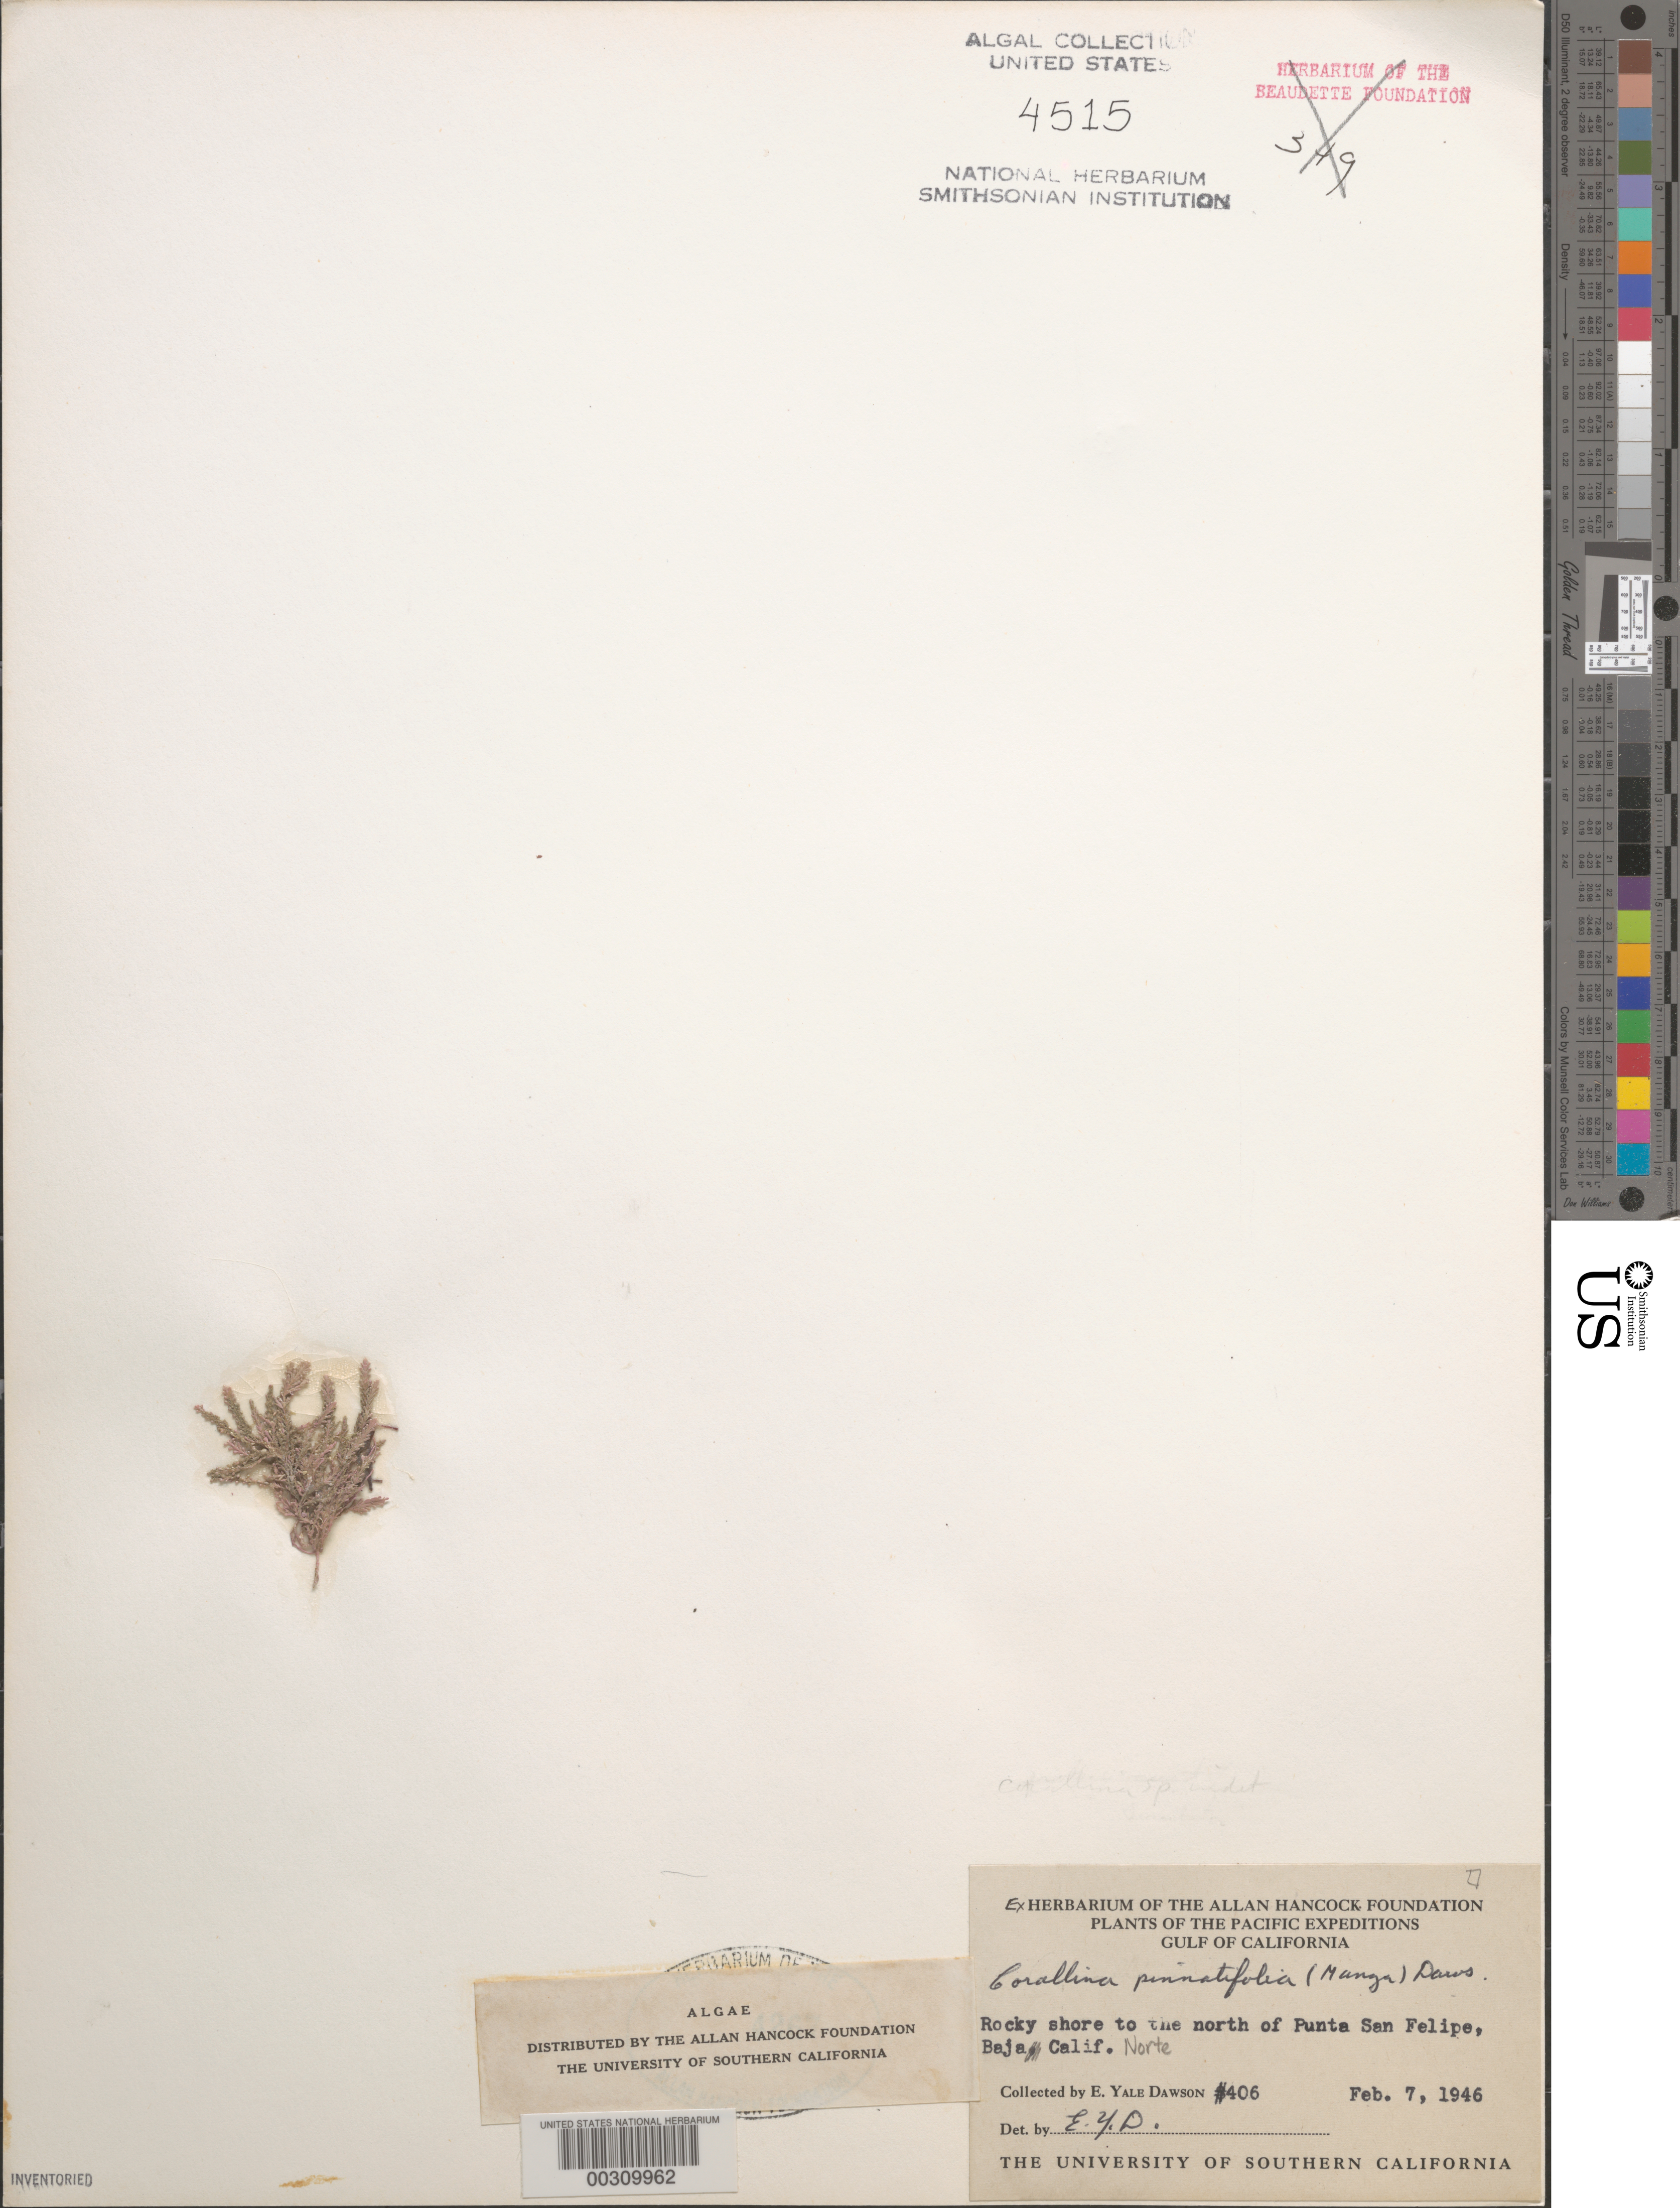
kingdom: Plantae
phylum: Rhodophyta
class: Florideophyceae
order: Corallinales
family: Corallinaceae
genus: Corallina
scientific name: Corallina berterii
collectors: E. Y. Dawson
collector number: EYD 406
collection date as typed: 07 Feb 1946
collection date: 1946-02-07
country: Mexico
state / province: Baja California Norte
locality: North of Punta San Felipe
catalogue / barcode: US 4515